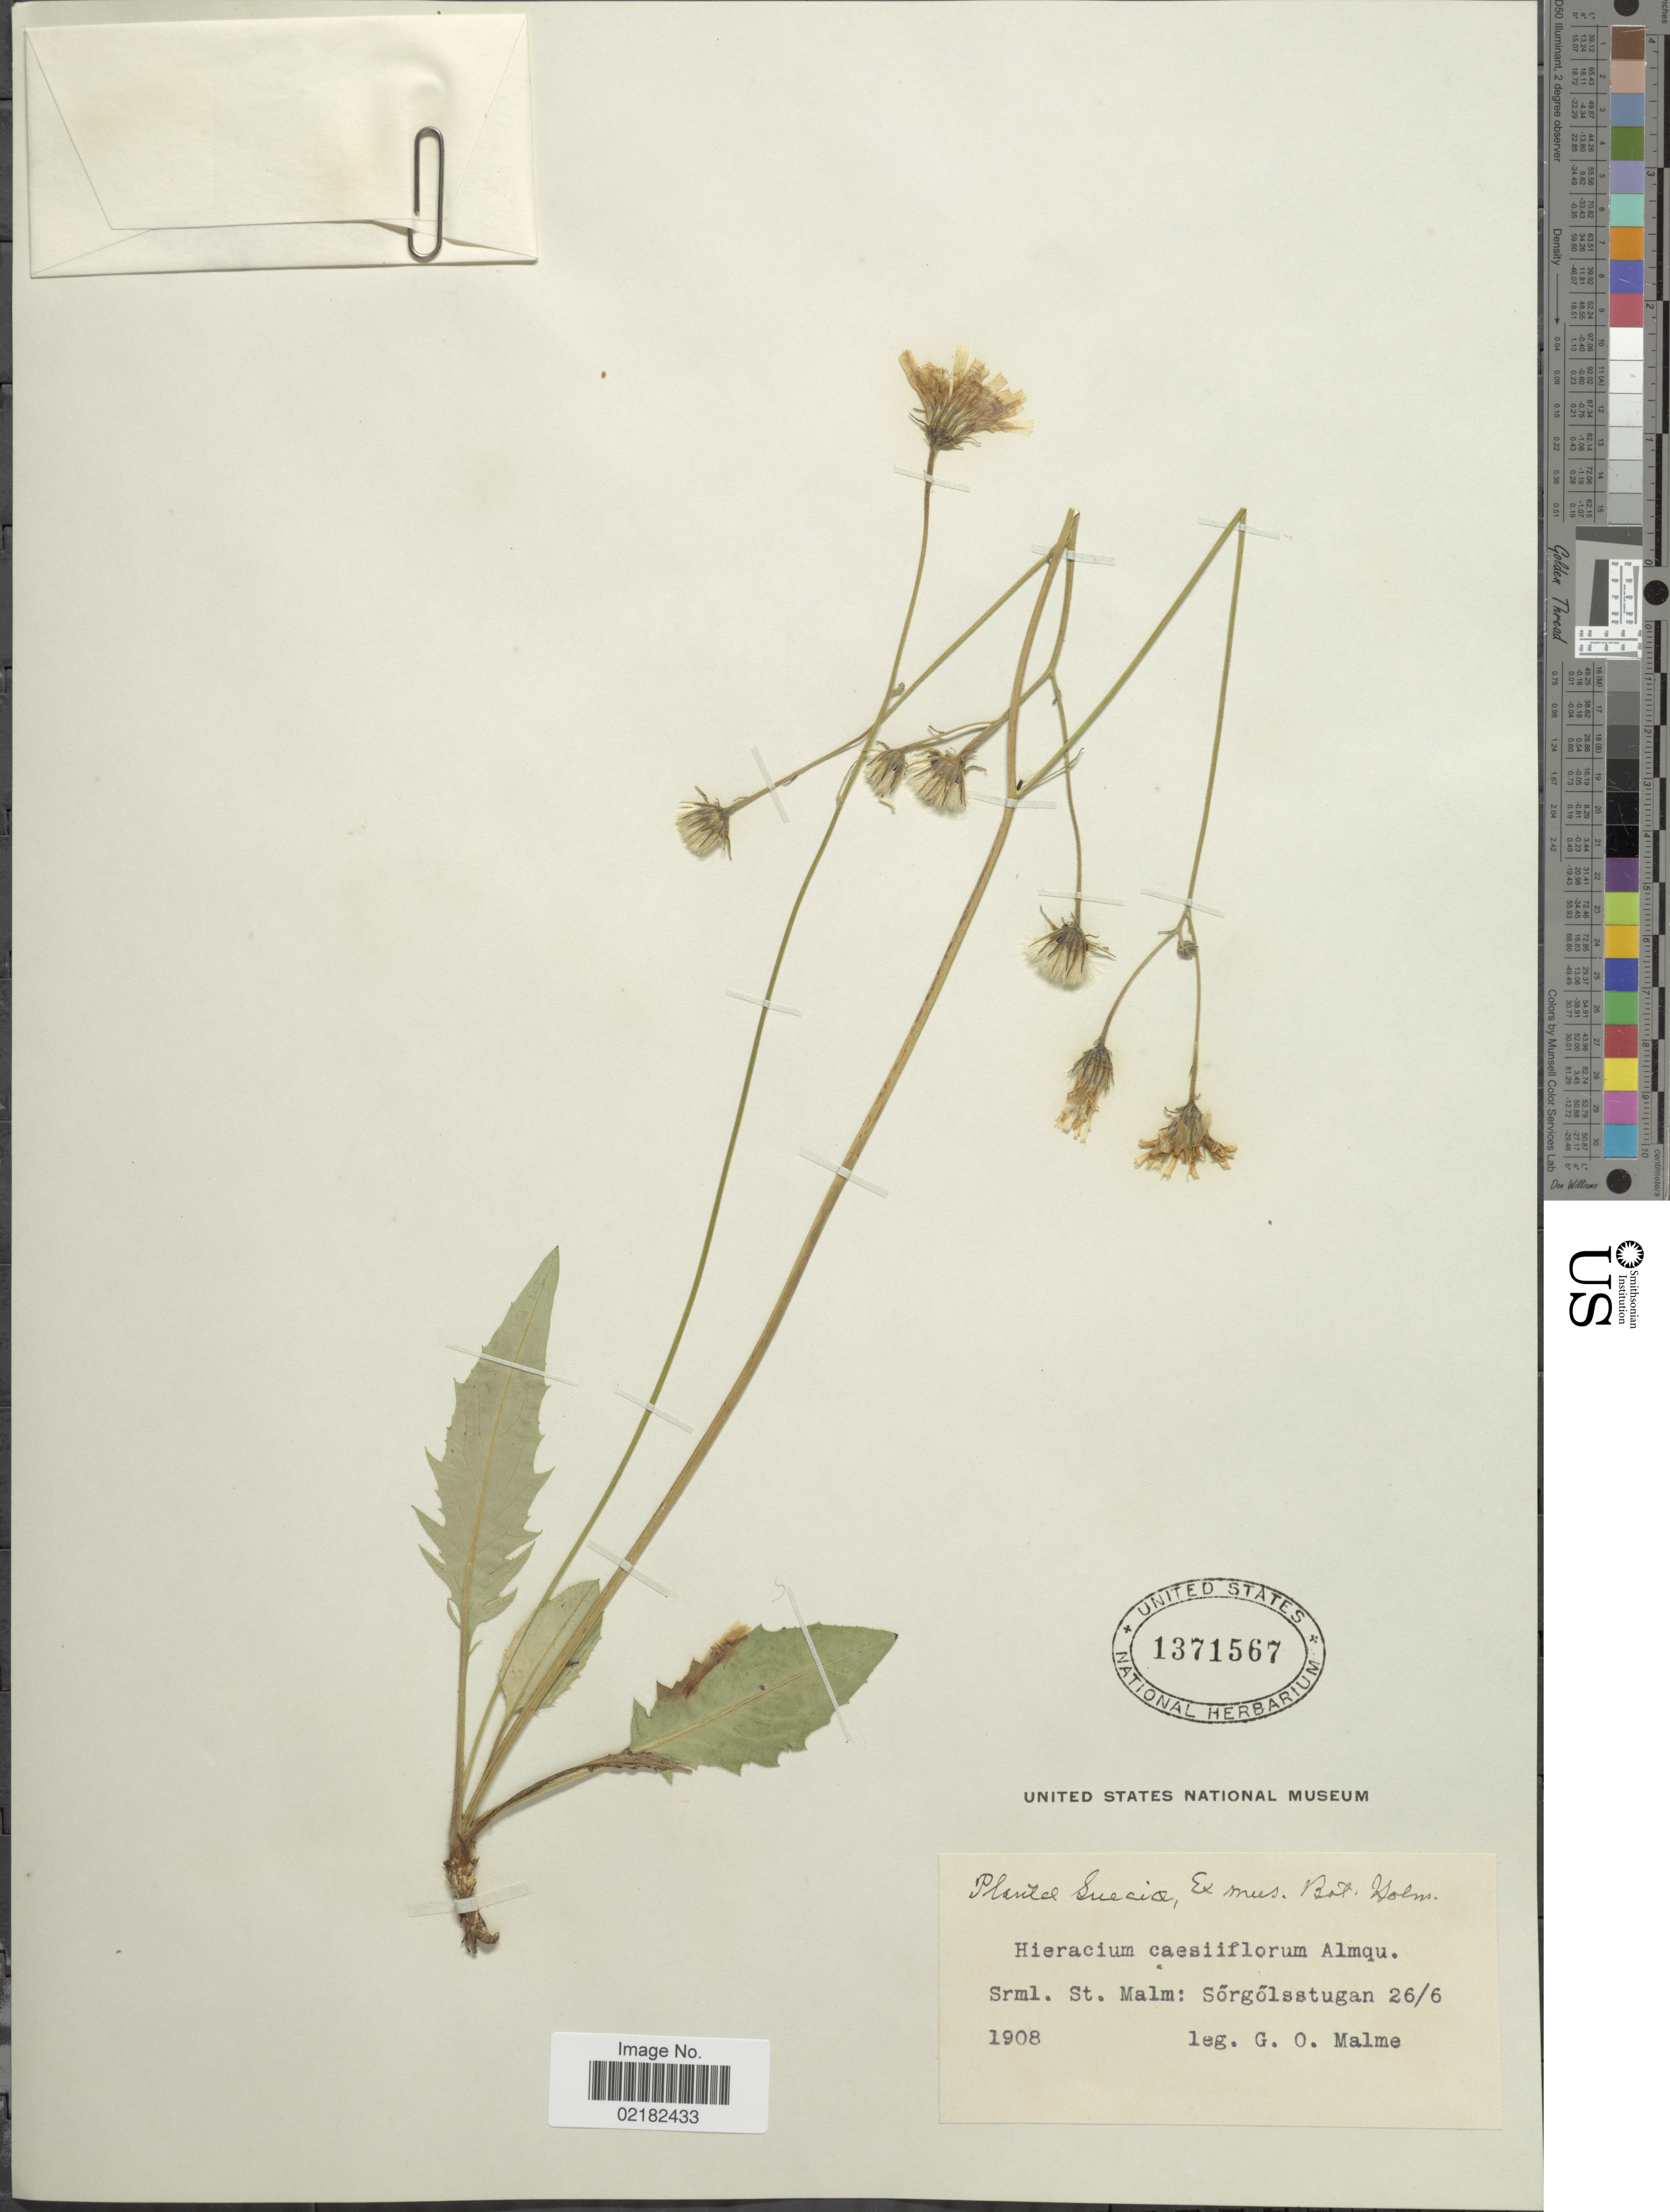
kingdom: Plantae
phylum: Tracheophyta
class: Magnoliopsida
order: Asterales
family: Asteraceae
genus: Hieracium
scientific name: Hieracium bifidum subsp. caesiiflorum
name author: (Norrl.) Zahn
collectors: G. O. A. Malme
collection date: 1908-06-26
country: Sweden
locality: Srml. St. Malm, Sorgolsstugan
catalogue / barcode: US 1371567